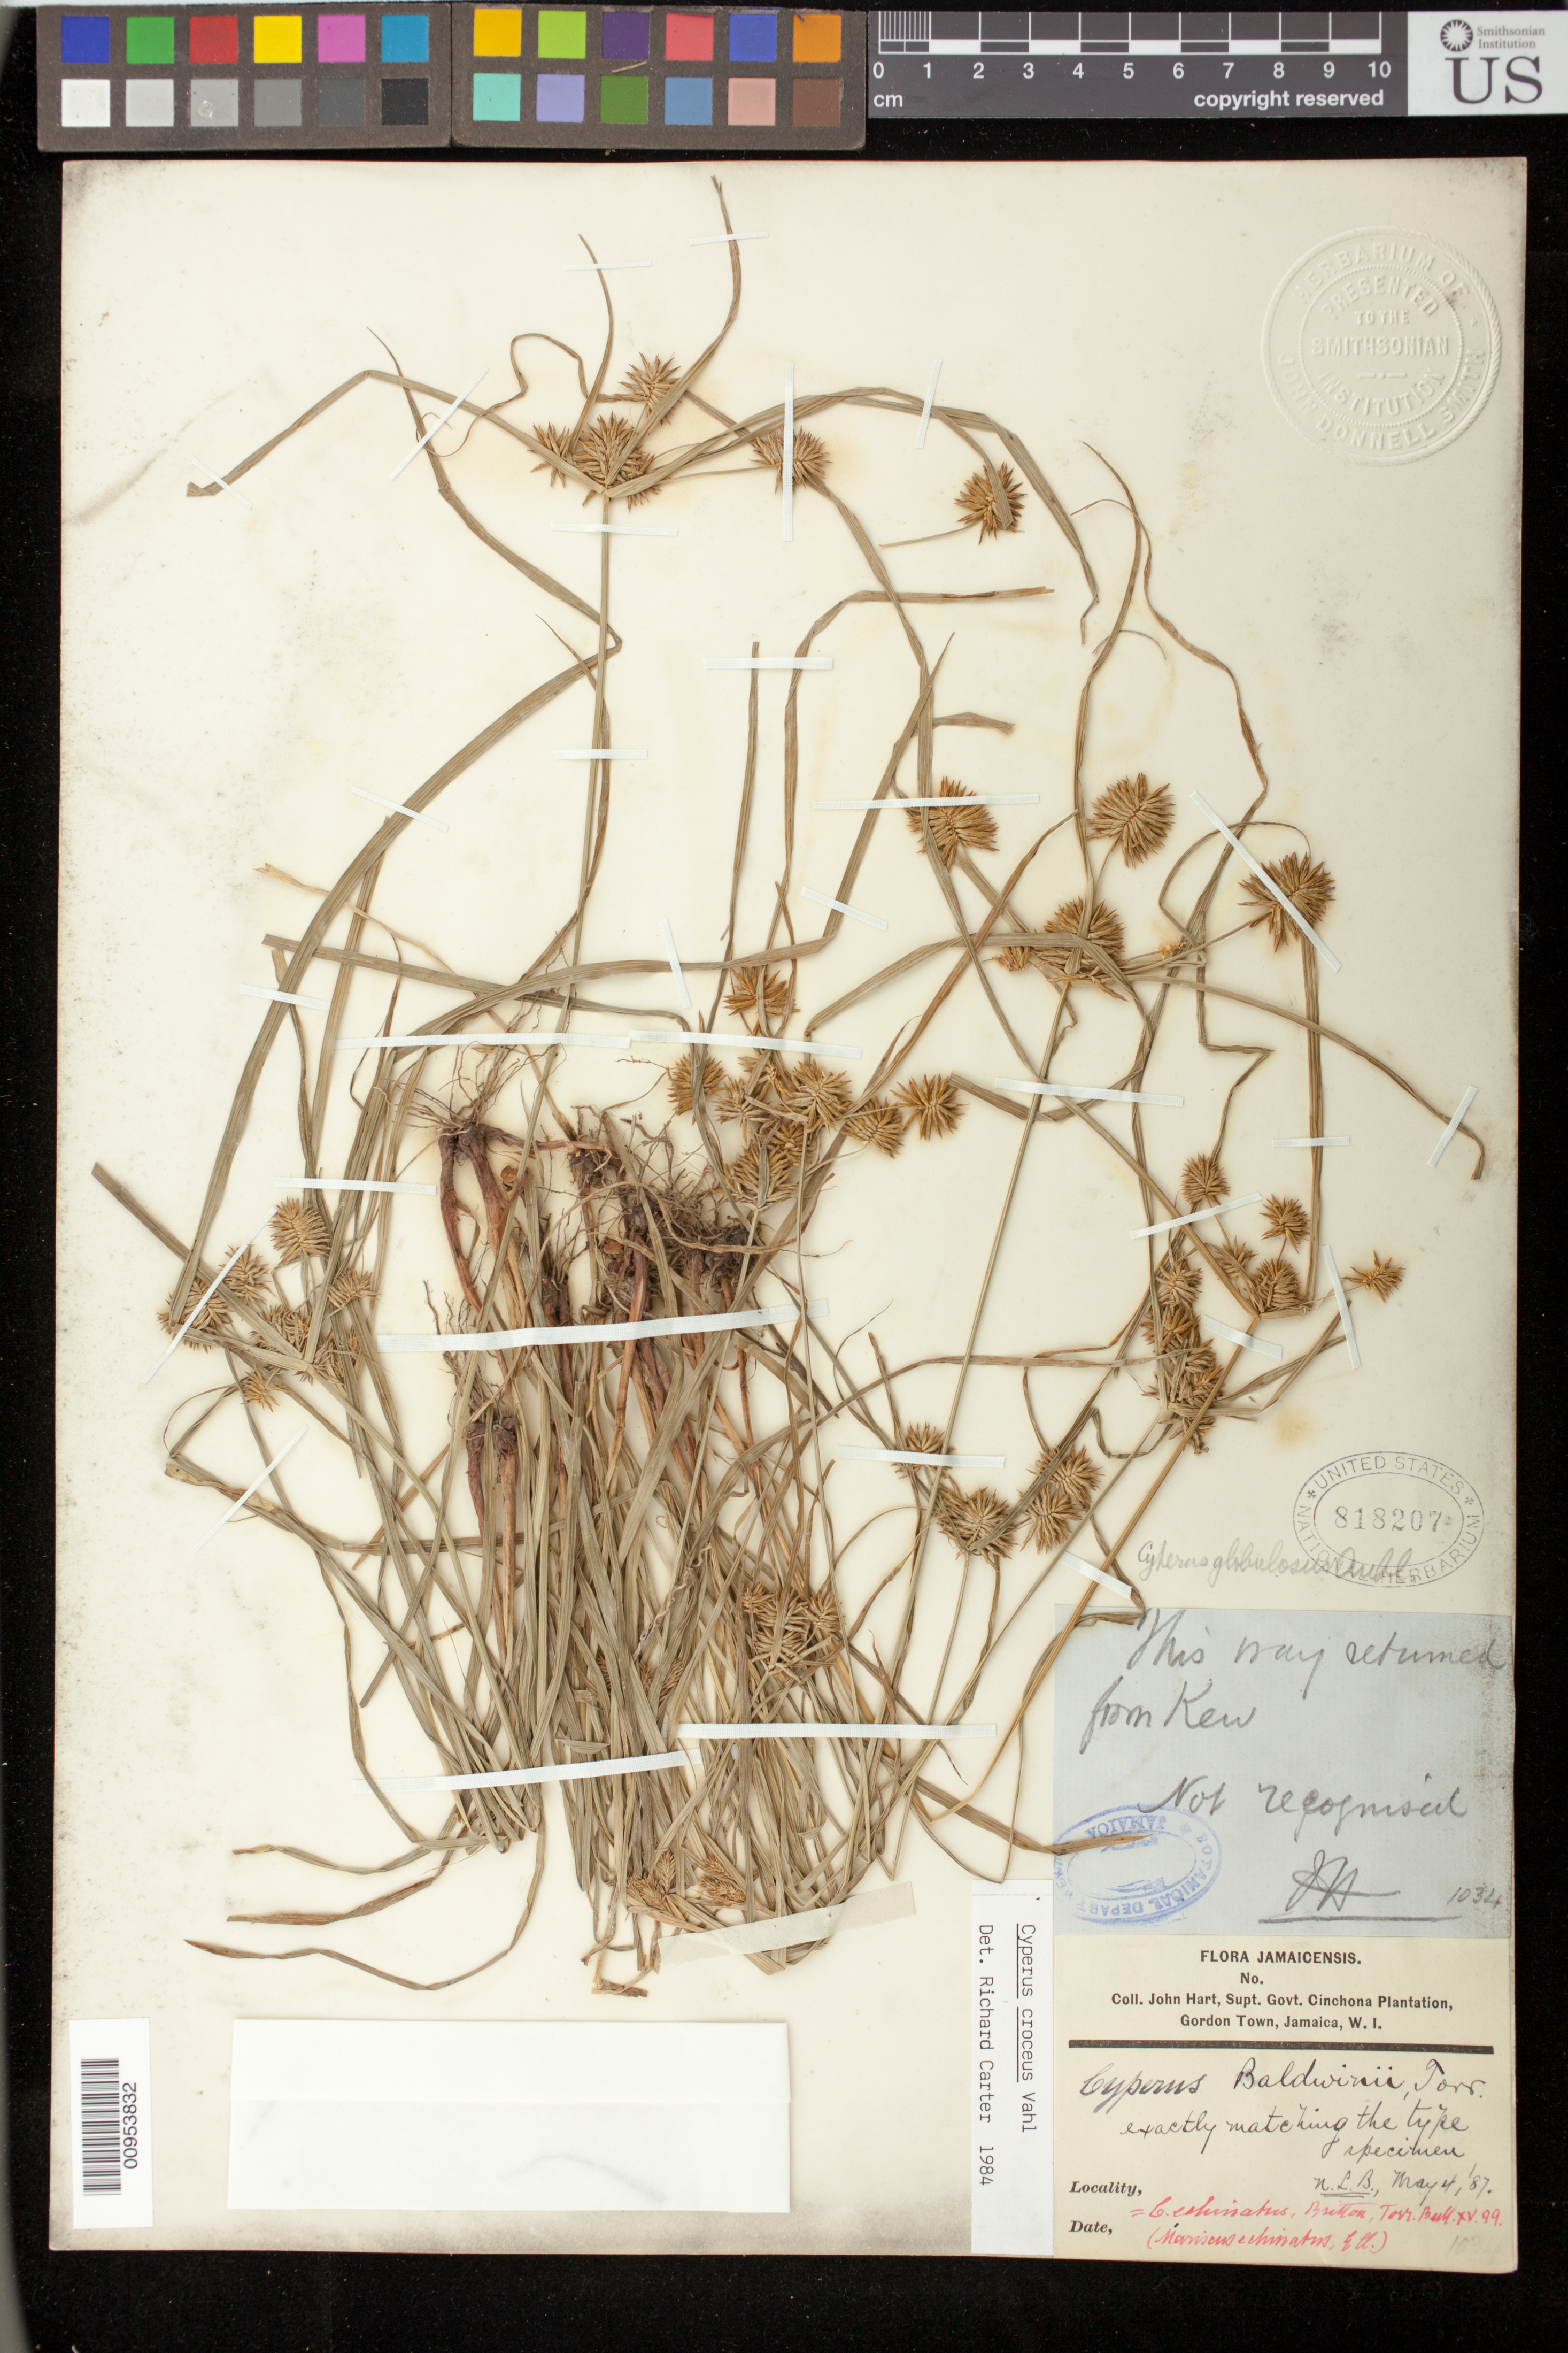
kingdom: Plantae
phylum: Tracheophyta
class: Liliopsida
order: Poales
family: Cyperaceae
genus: Cyperus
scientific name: Cyperus croceus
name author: Vahl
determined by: Carter, R.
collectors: J. Hart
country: Jamaica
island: Jamaica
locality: Gordon Town, Supt. Govt. Cinchona Plantation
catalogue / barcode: US 818207